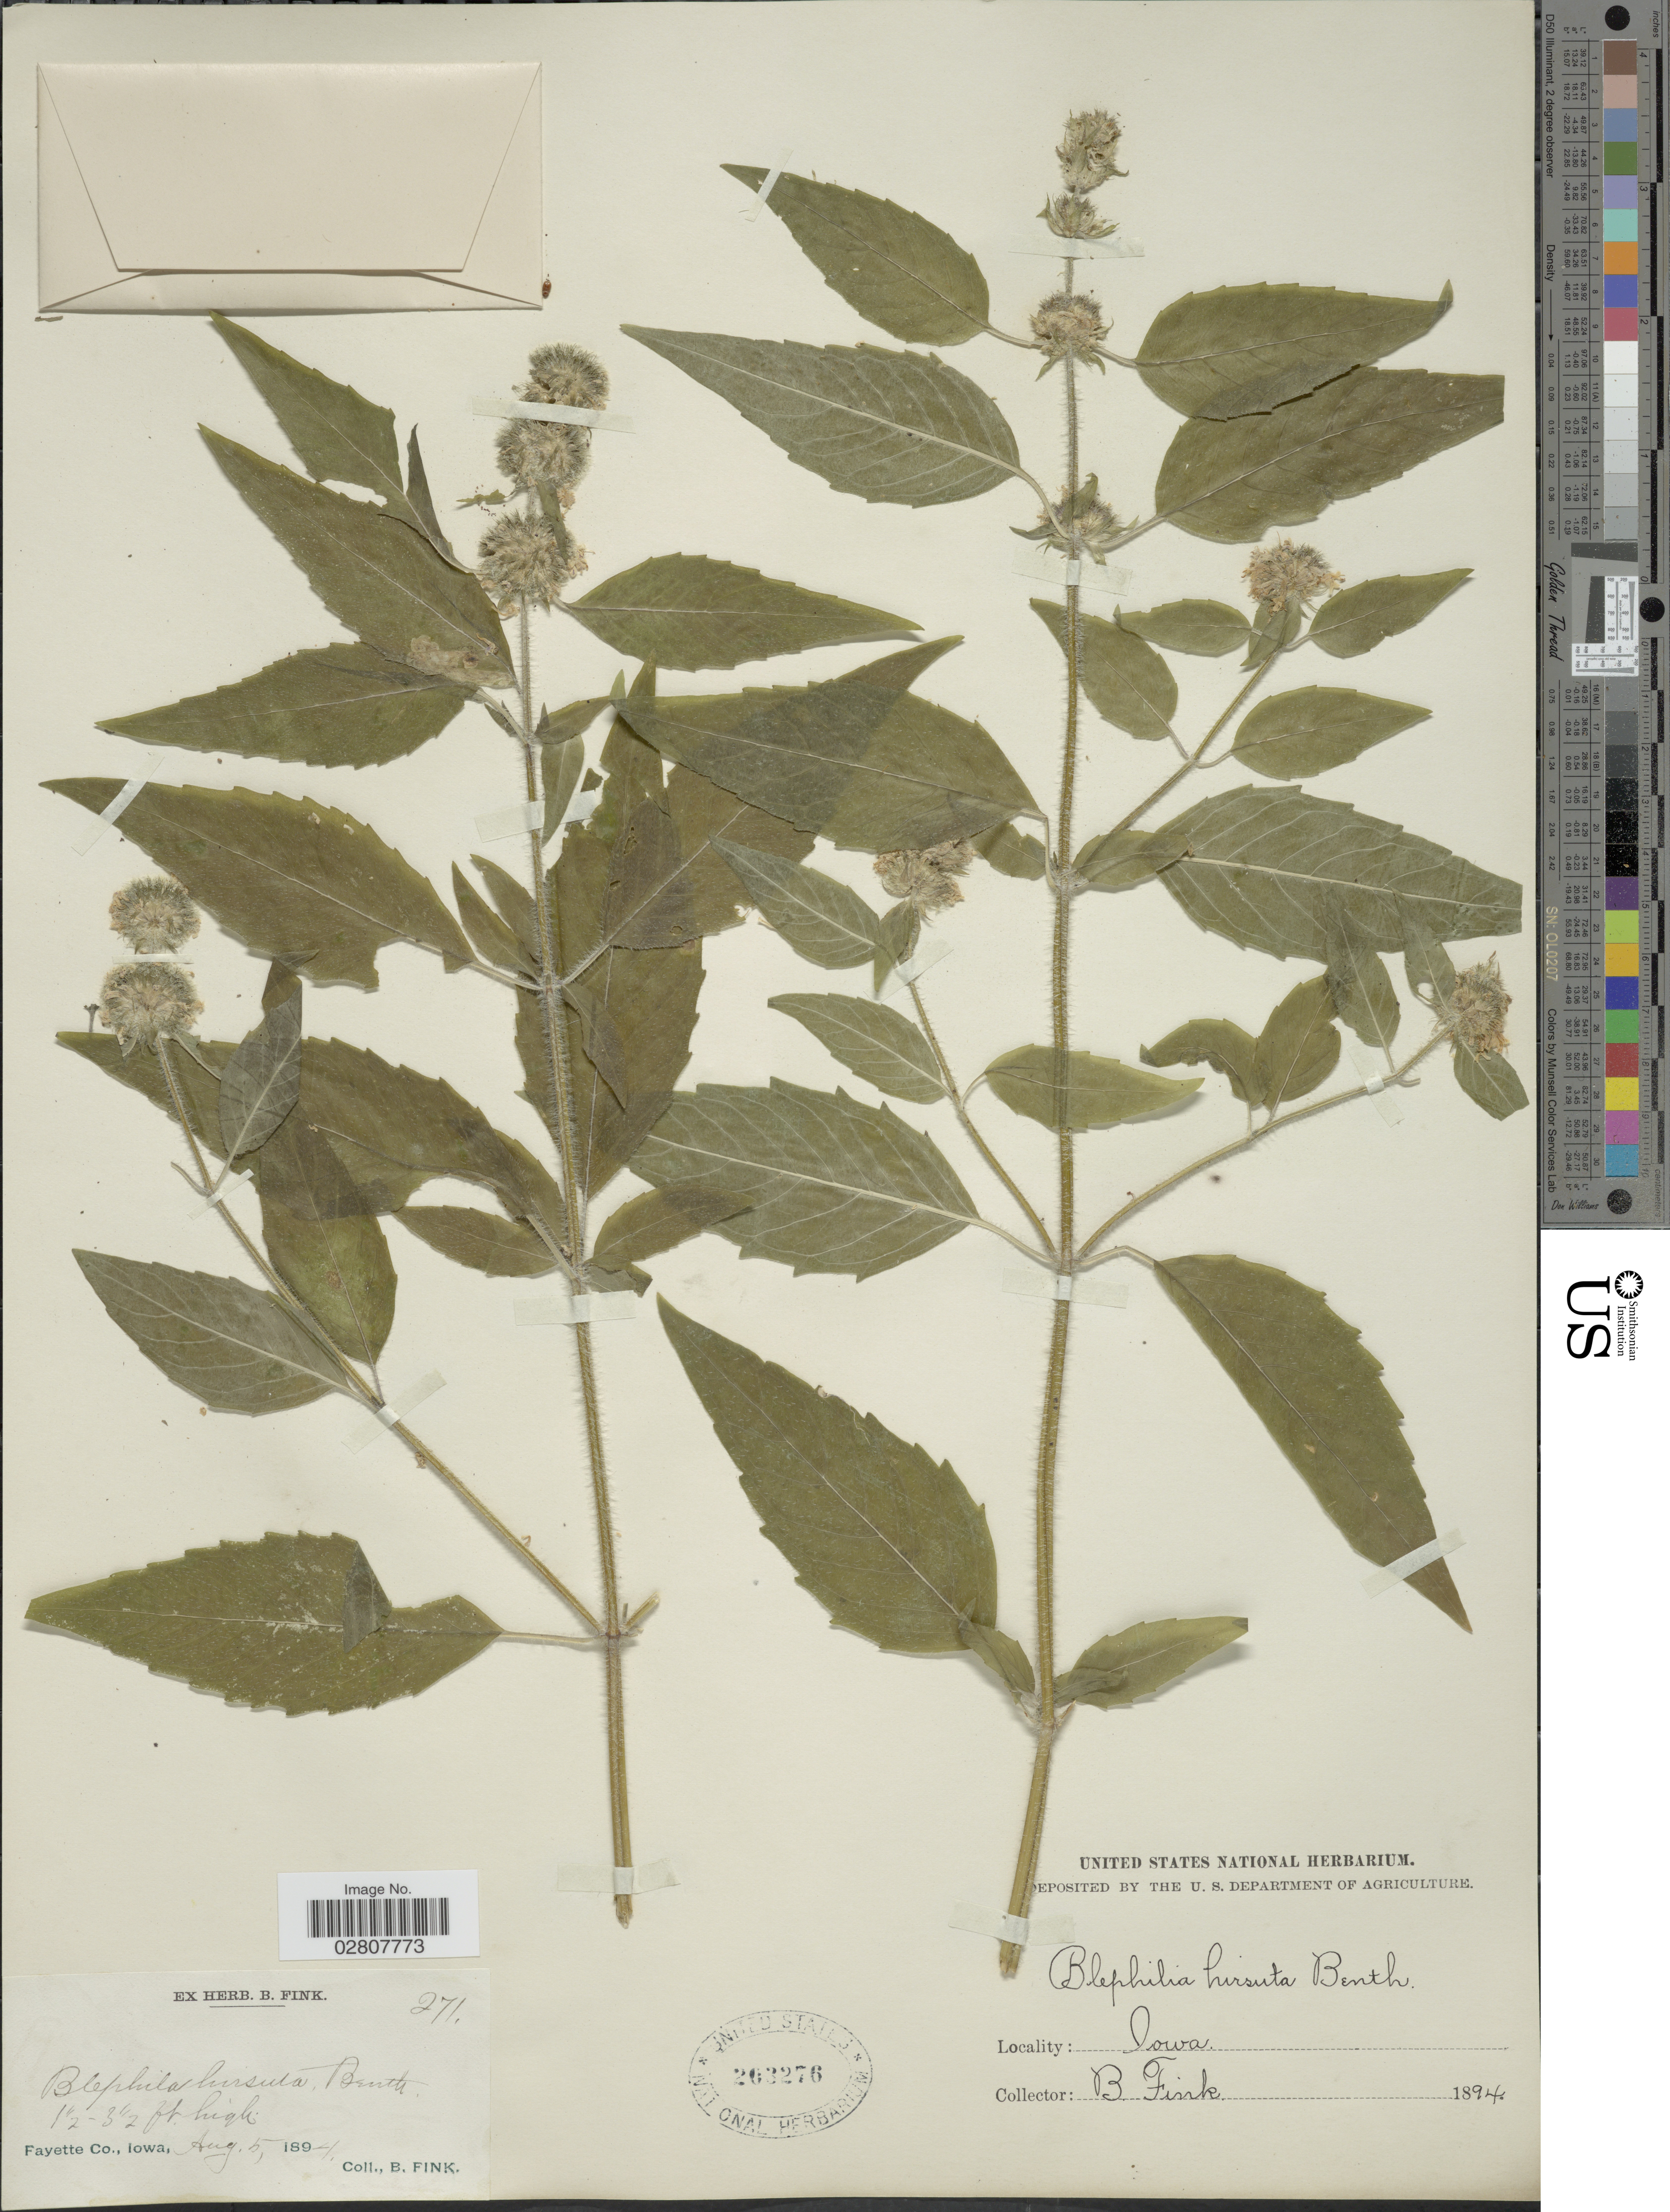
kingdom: Plantae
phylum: Tracheophyta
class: Magnoliopsida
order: Lamiales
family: Lamiaceae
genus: Blephilia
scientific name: Blephilia hirsuta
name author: (Pursh) Benth.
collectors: B. Fink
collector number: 271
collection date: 1894-08-05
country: United States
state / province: Iowa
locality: Fayette Co.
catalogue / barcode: US 263276